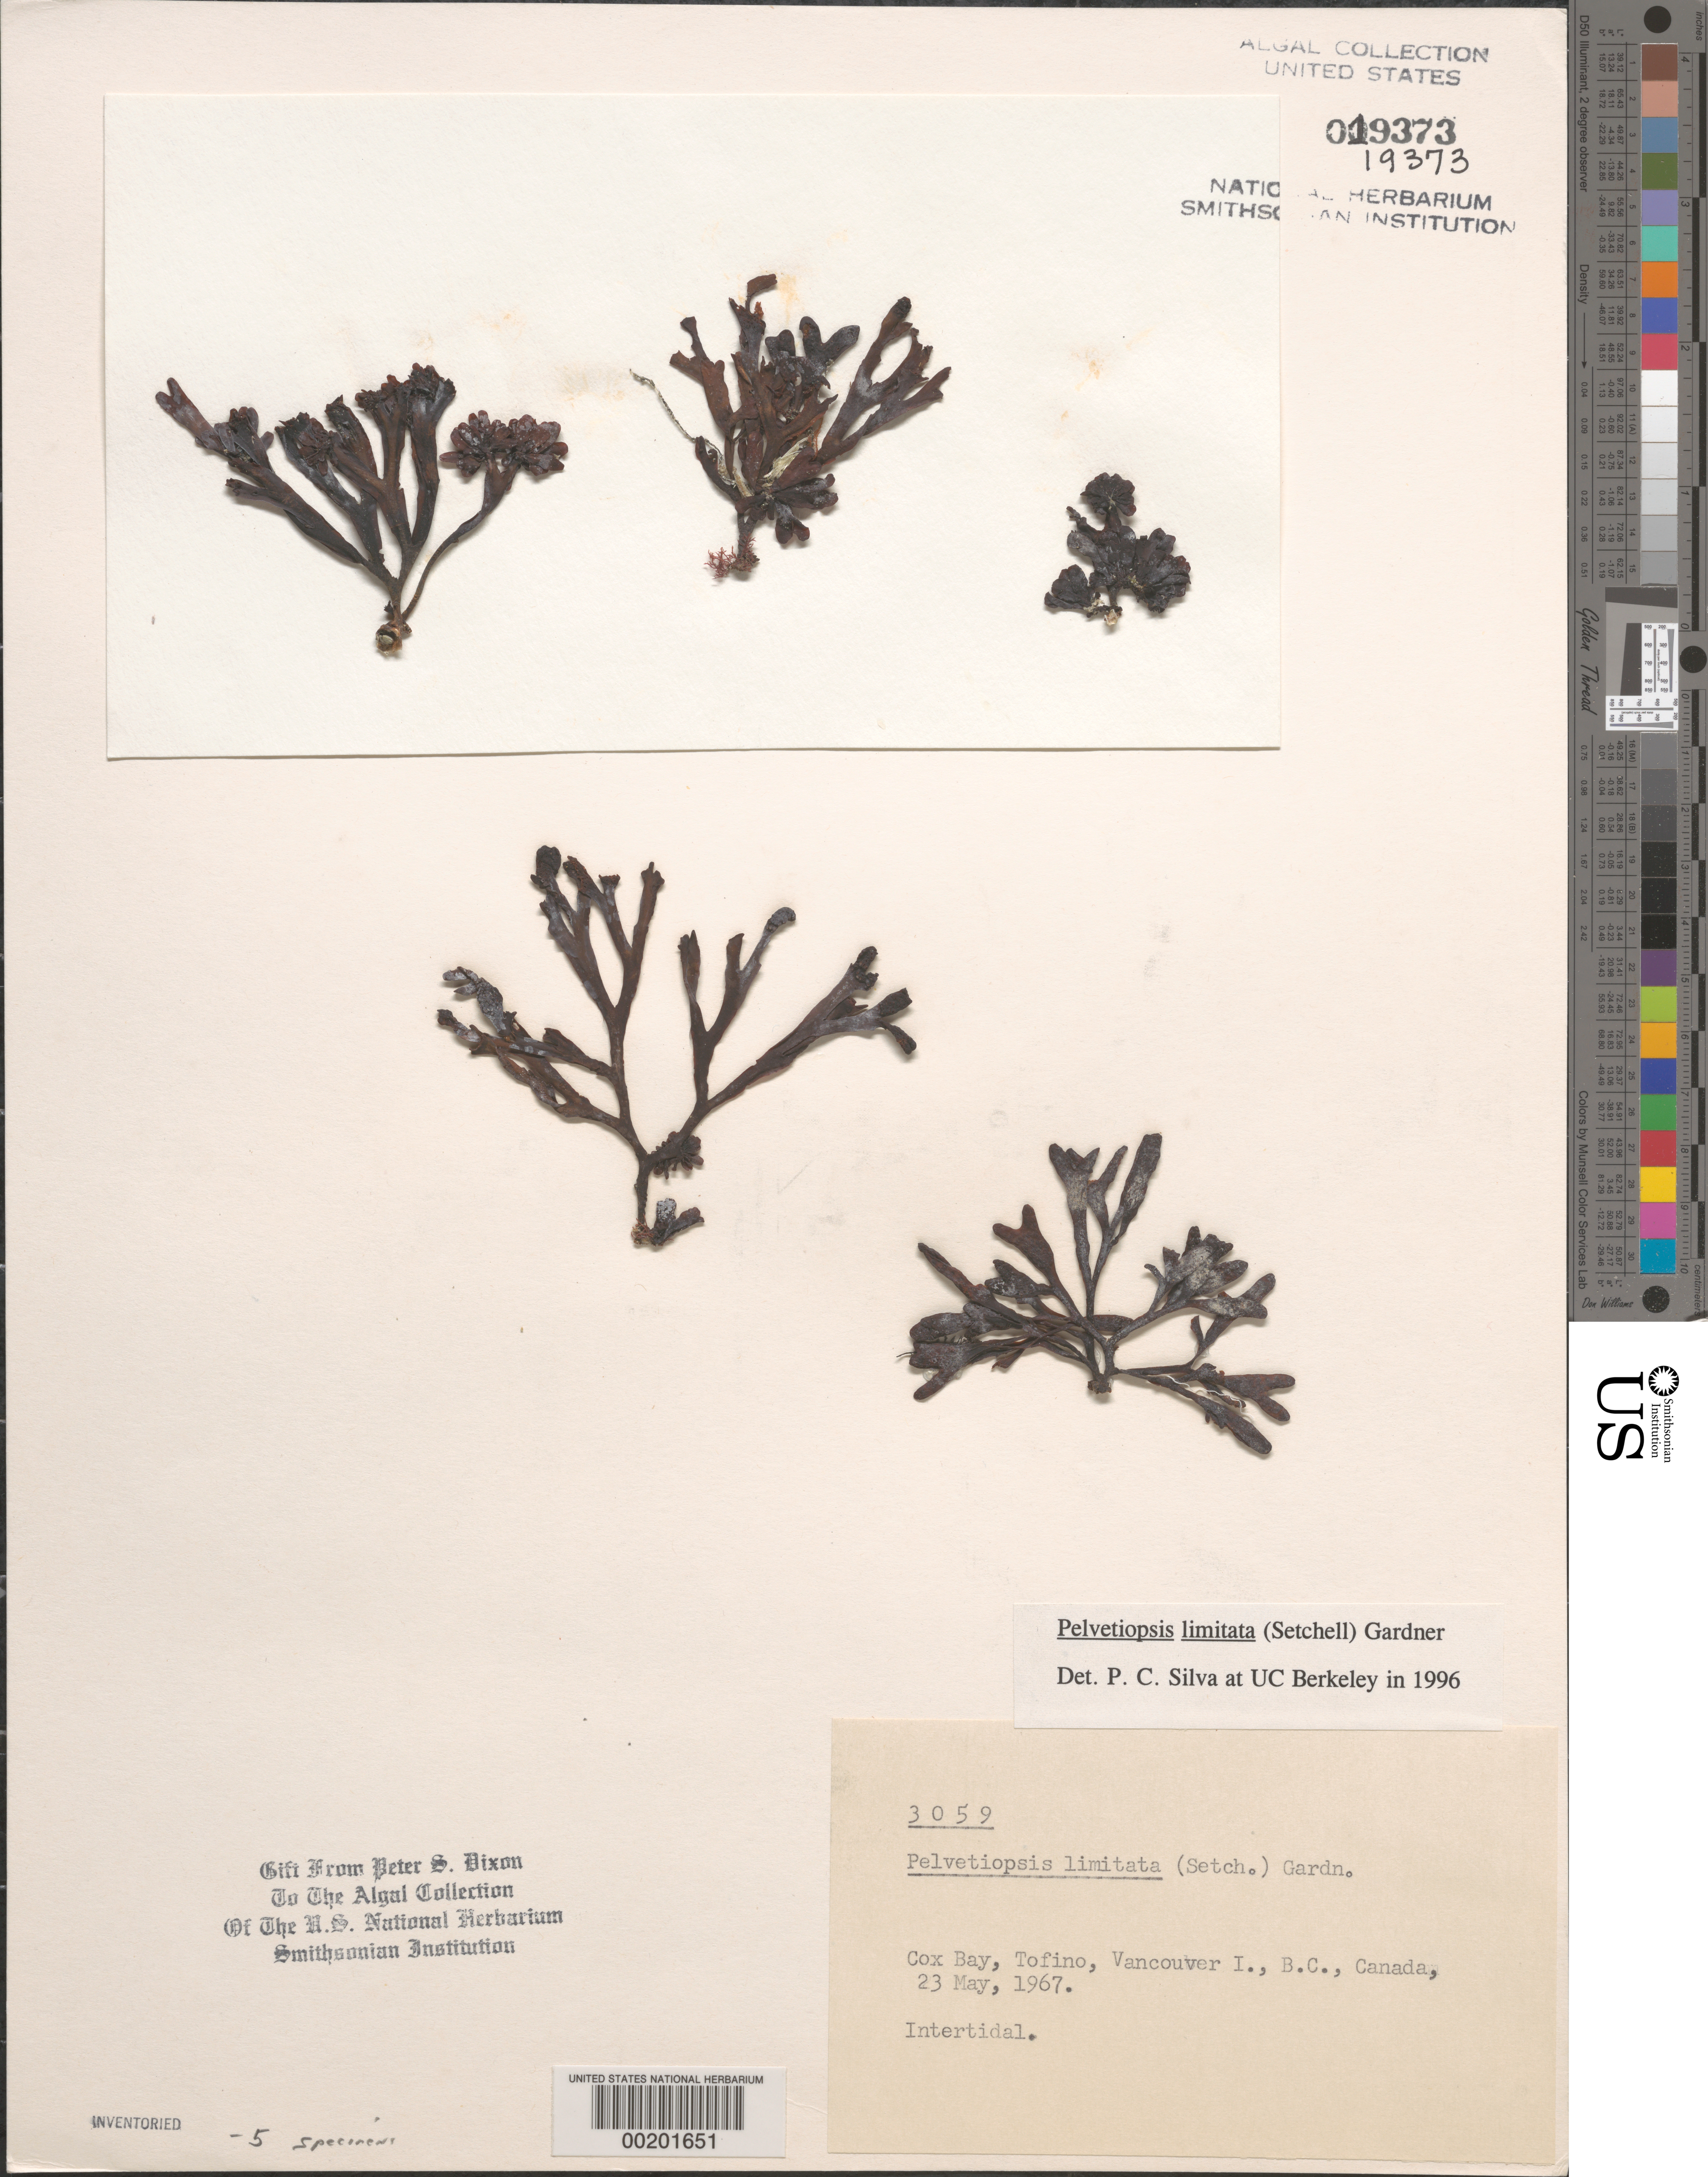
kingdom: Chromista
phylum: Ochrophyta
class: Phaeophyceae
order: Fucales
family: Fucaceae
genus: Pelvetiopsis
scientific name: Pelvetiopsis limitata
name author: N.L. Gardner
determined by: Silva, P. C.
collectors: P. S. Dixon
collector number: PSD 3059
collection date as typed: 23 May 1967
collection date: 1967-05-23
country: Canada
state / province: British Columbia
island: Vancouver Island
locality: Cox Bay, Tofino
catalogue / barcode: US 19373